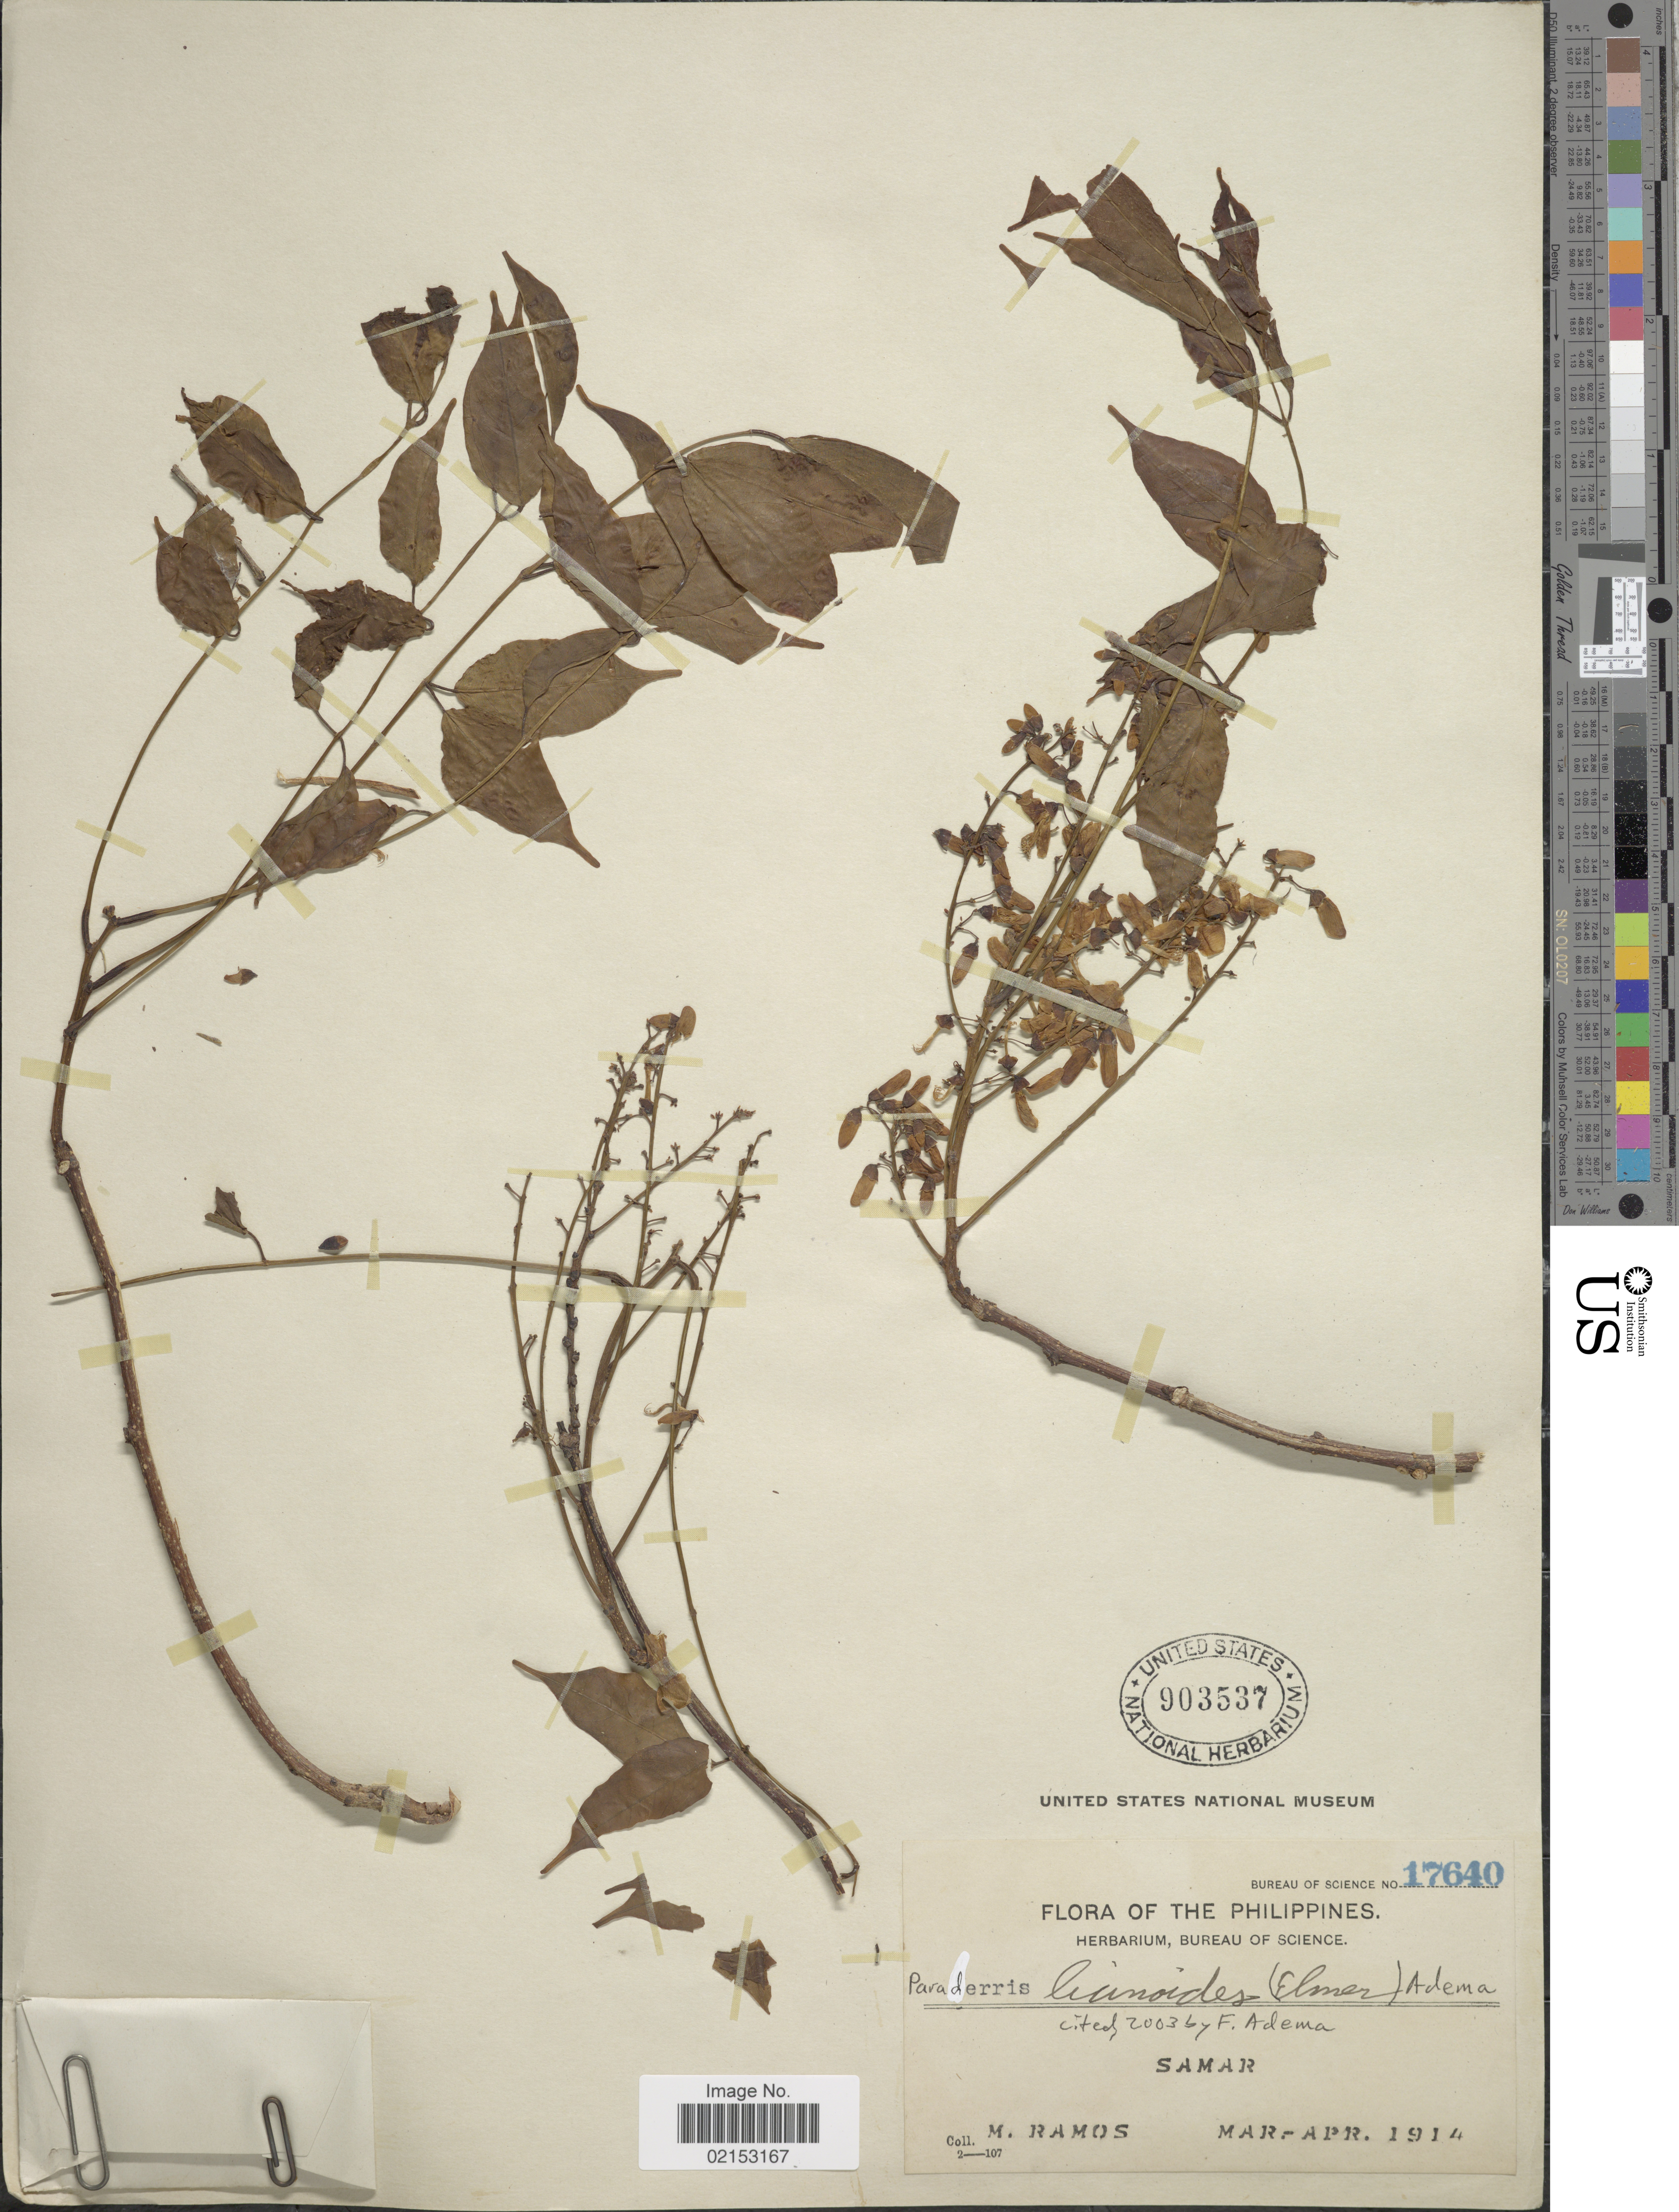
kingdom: Plantae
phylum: Tracheophyta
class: Magnoliopsida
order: Fabales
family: Fabaceae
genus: Derris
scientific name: Derris lianoides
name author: Elmer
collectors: M. Ramos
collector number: Bureau of Science 17640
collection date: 1914-03/1914-04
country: Philippines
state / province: Eastern Visayas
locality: Samar.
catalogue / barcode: US 903537